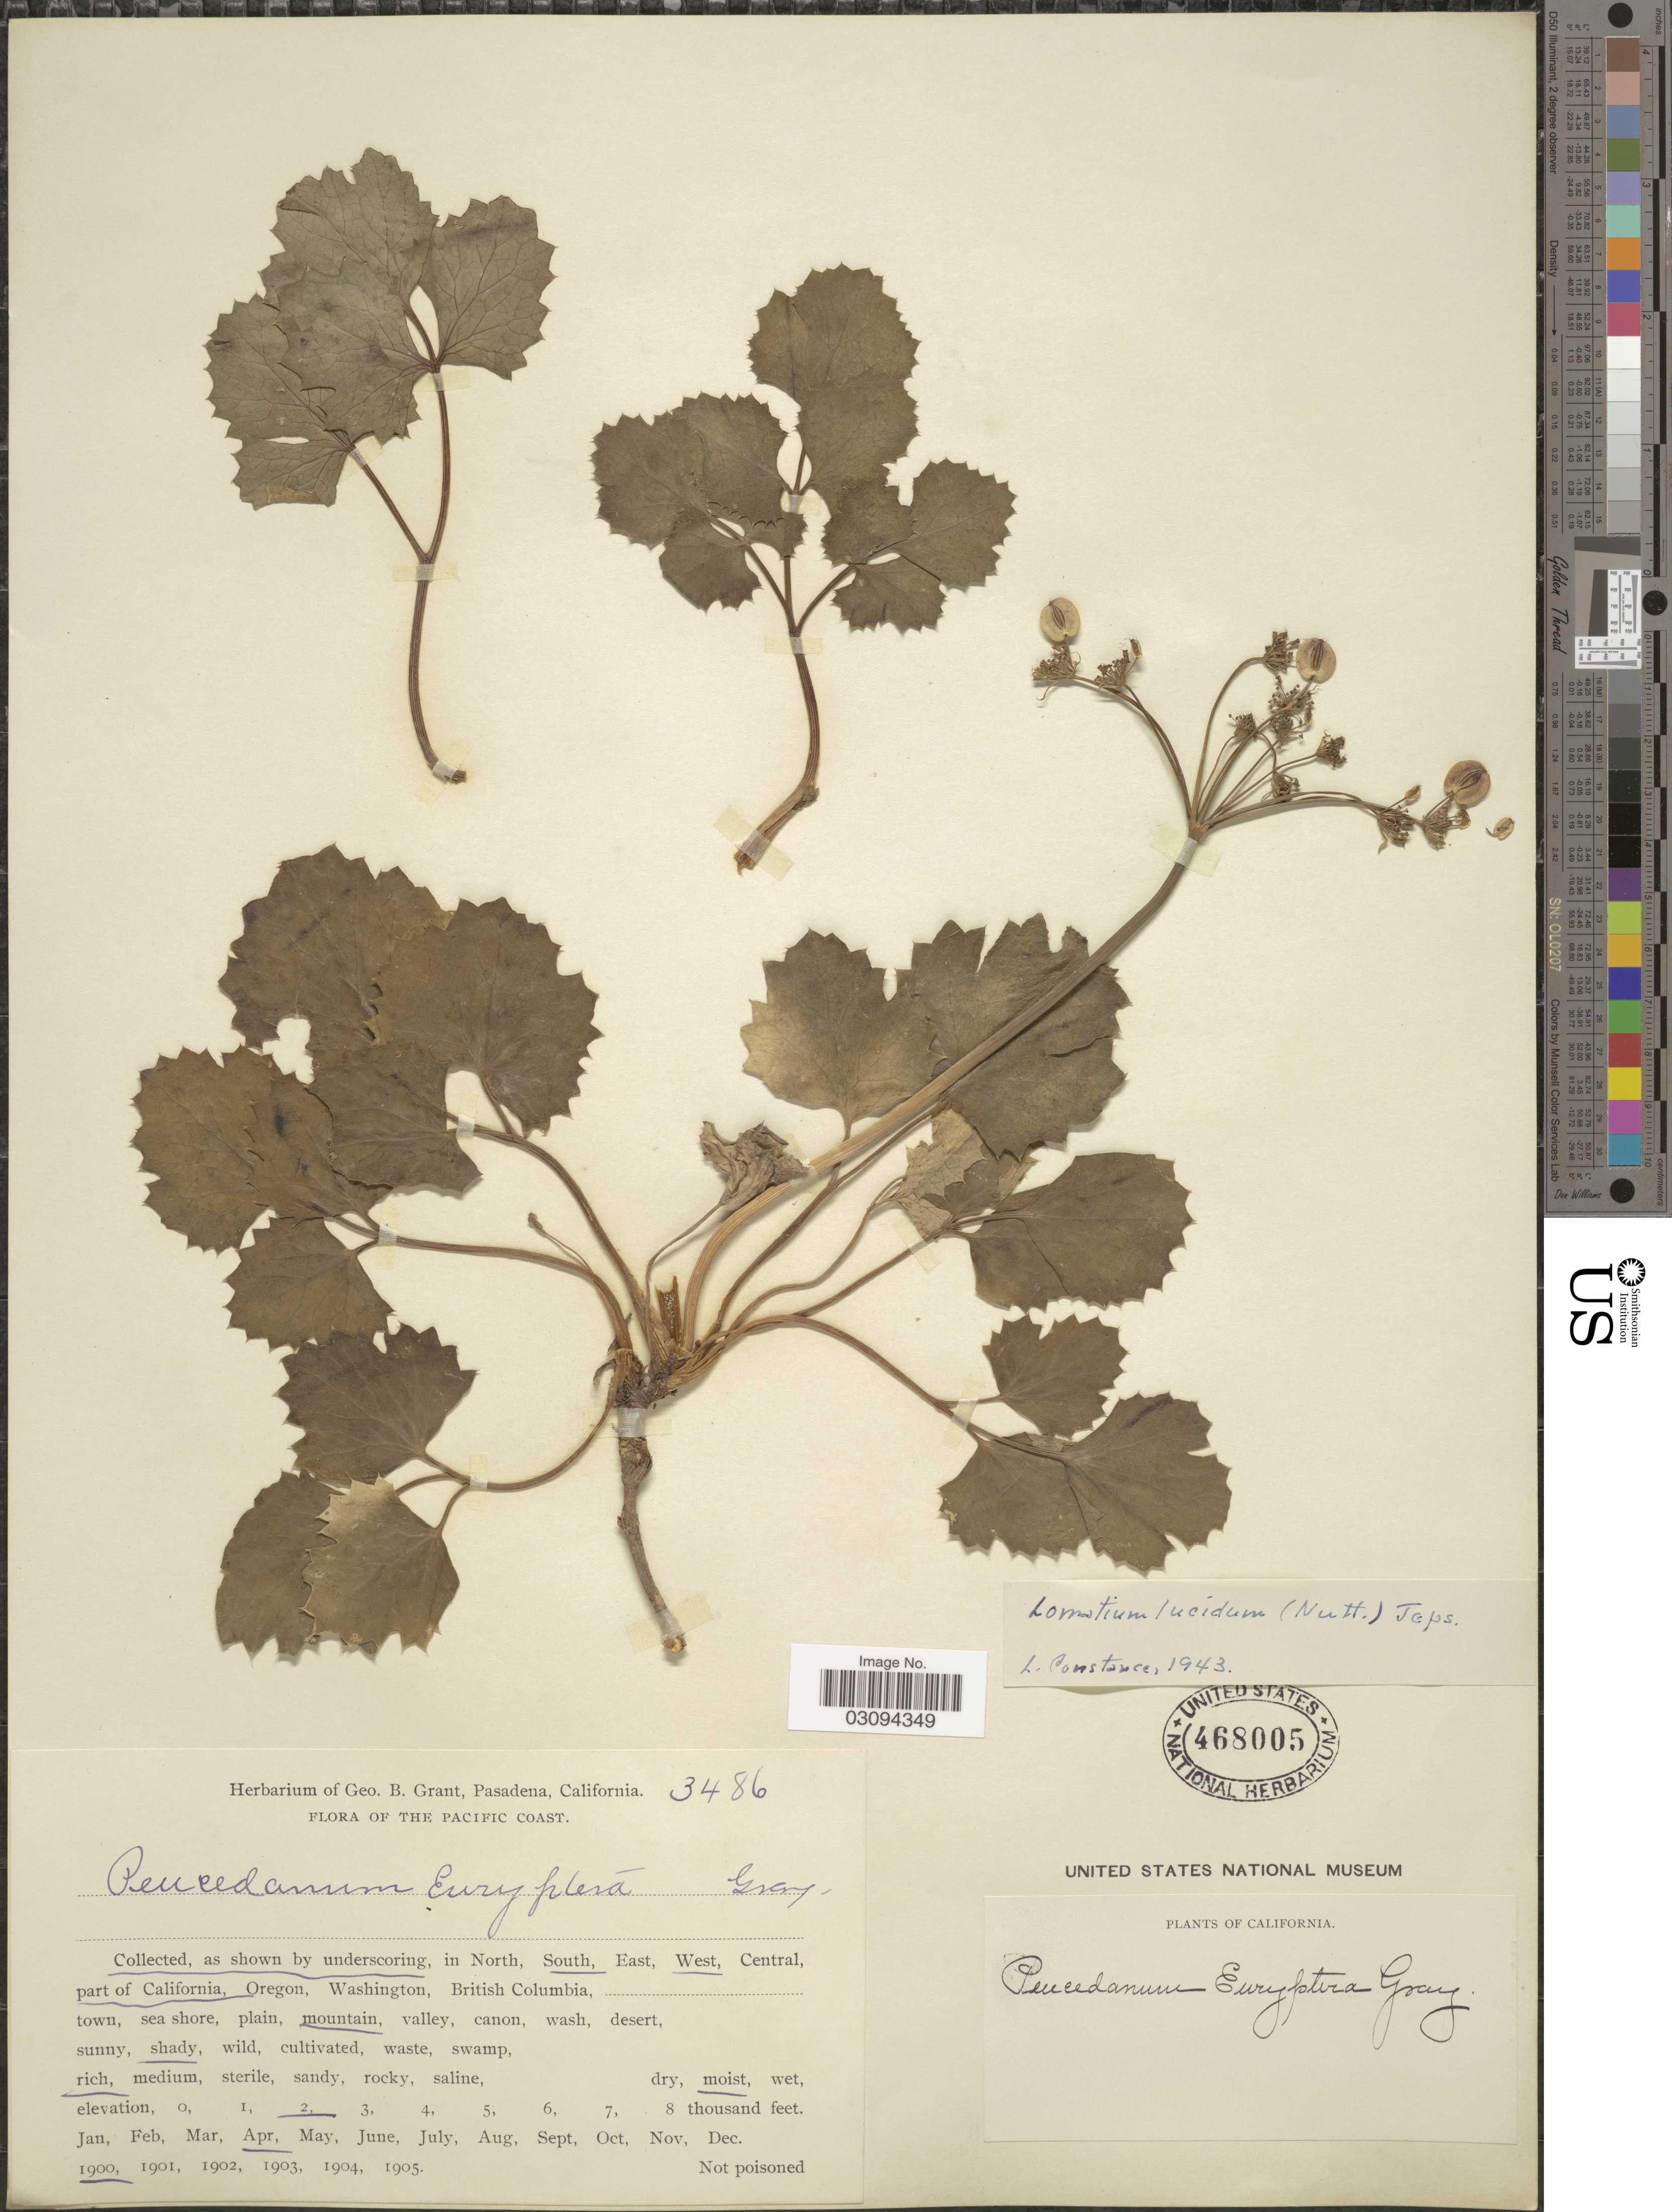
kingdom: Plantae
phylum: Tracheophyta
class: Magnoliopsida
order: Apiales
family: Apiaceae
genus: Lomatium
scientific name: Lomatium lucidum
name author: (Nutt. ex Torr. & A. Gray) Jeps.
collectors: ex herb. Geo. B. Grant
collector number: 3486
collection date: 1900-04-02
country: United States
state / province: California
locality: Pacific Coast. South, West part of California.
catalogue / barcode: US 468005